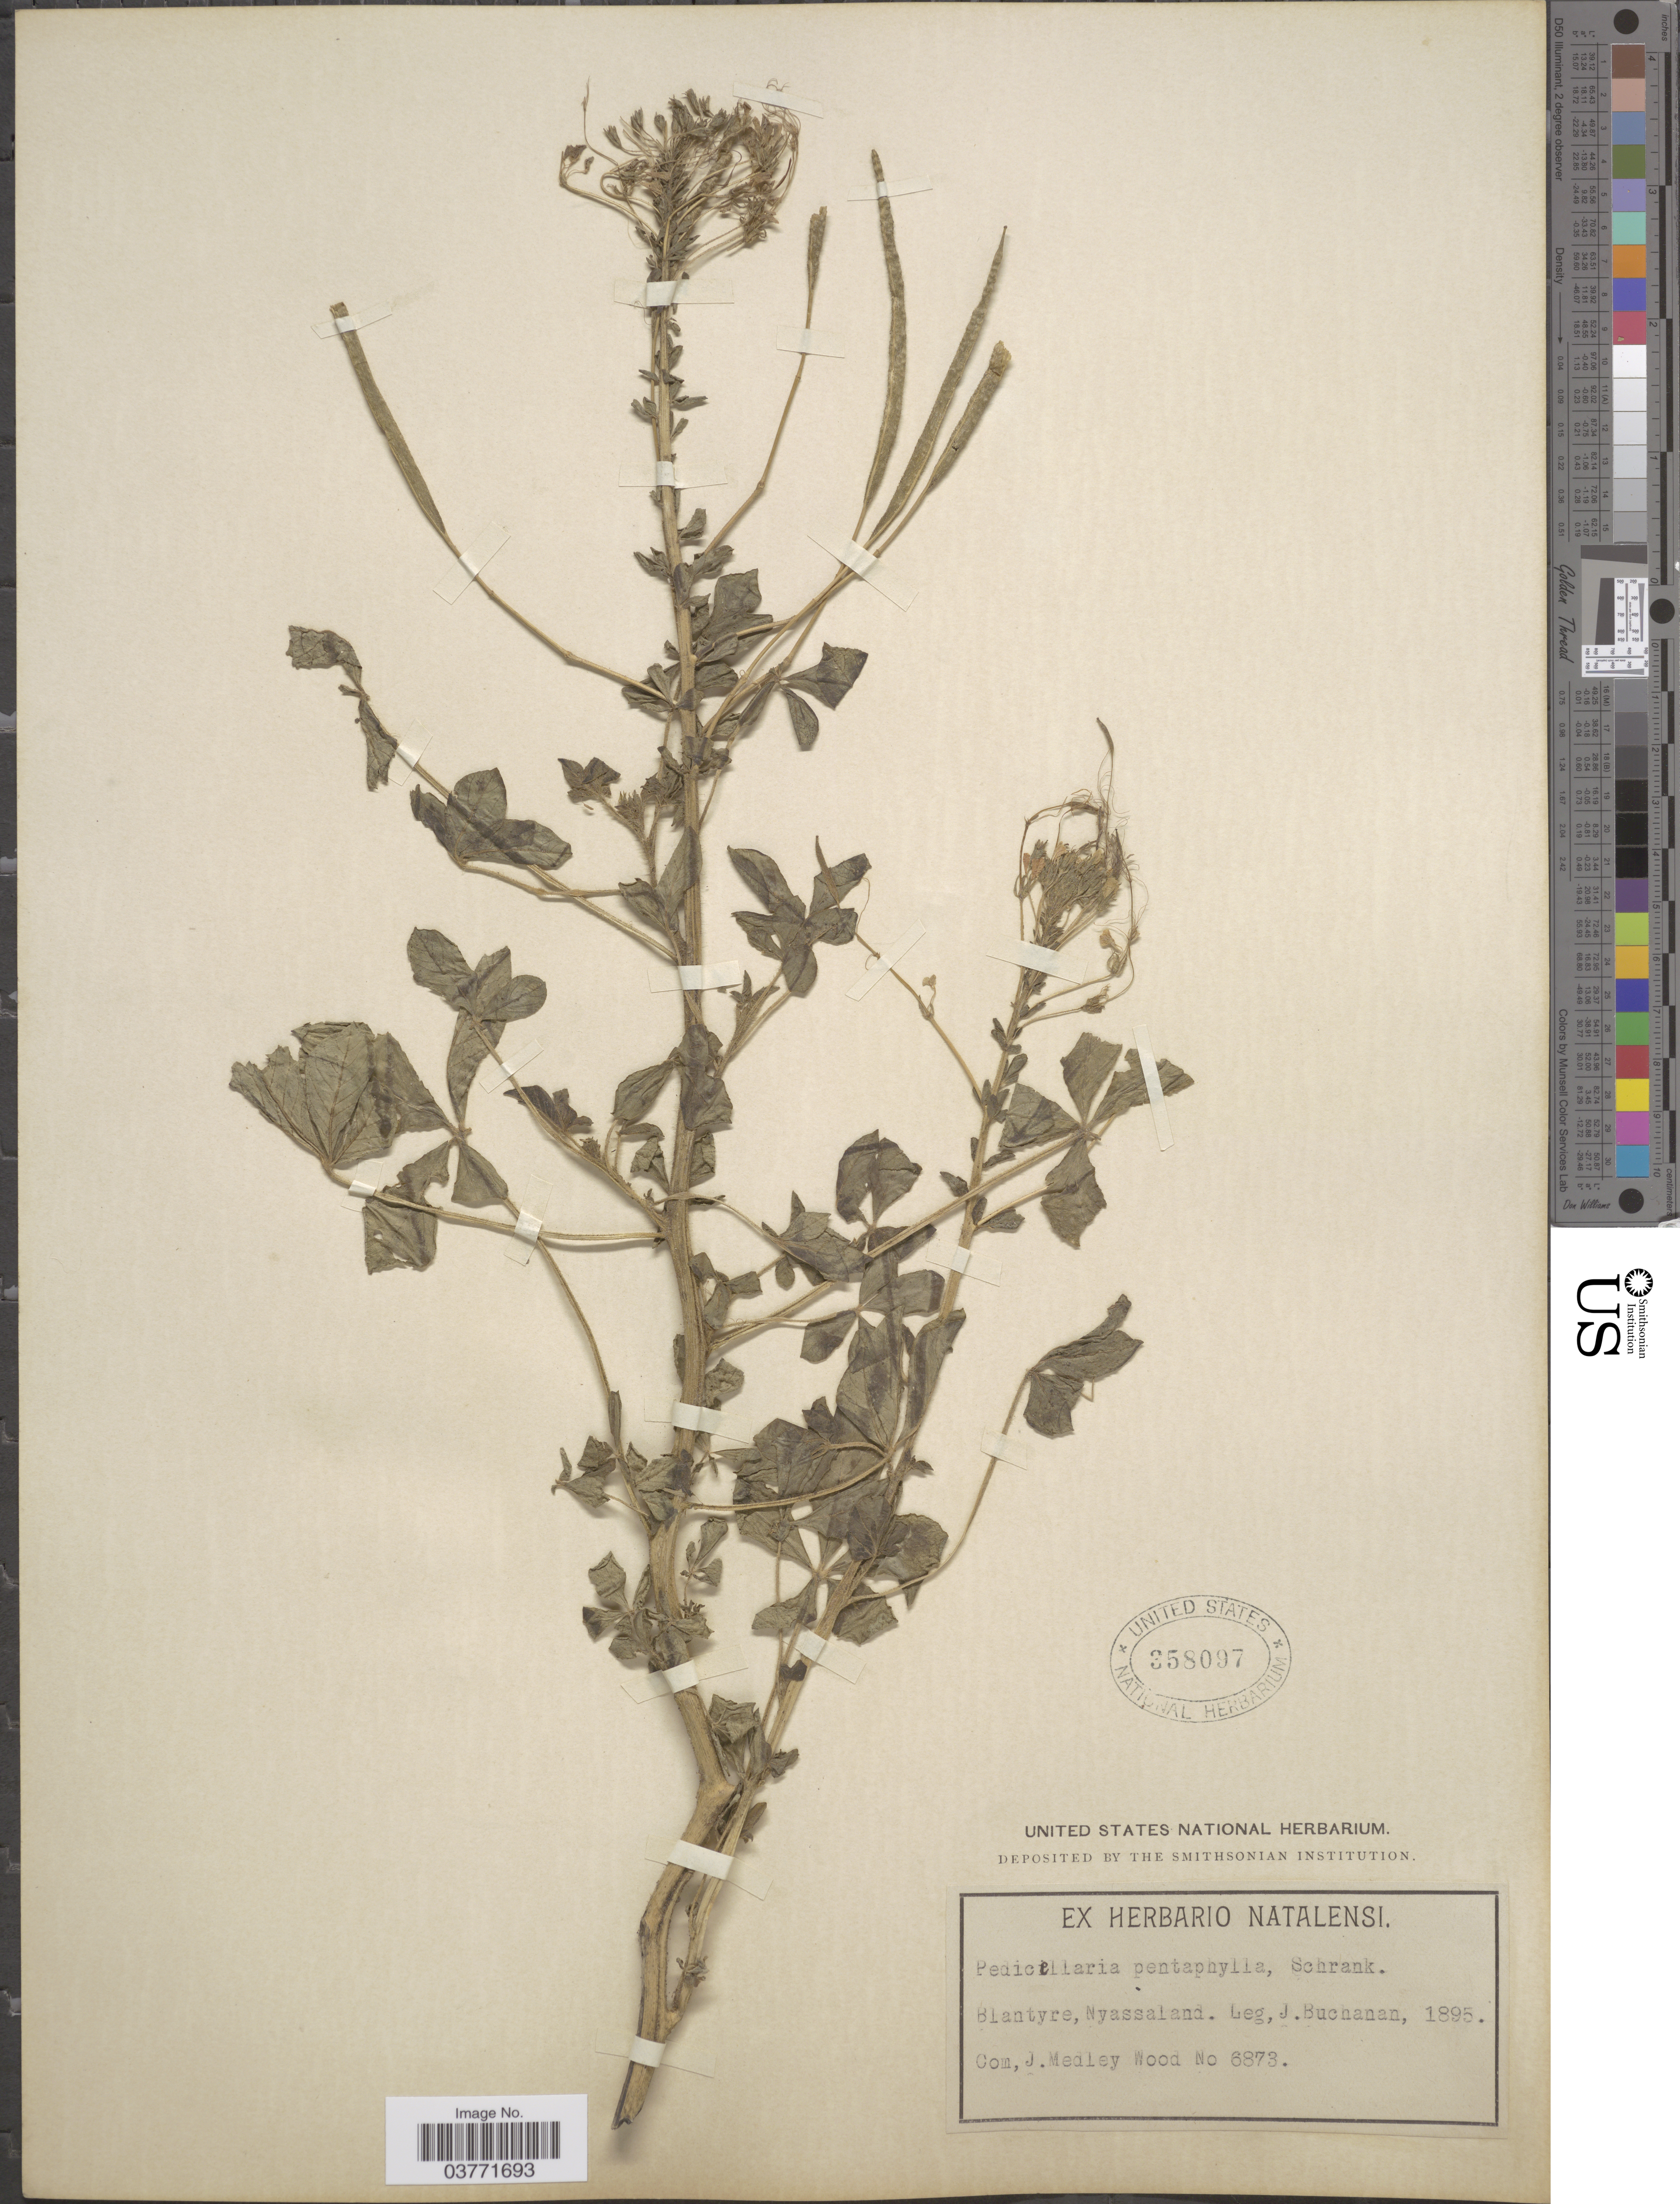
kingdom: Plantae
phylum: Tracheophyta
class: Magnoliopsida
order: Brassicales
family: Cleomaceae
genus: Gynandropsis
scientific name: Gynandropsis gynandra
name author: (L.) Briq.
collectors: J. Buchanan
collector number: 6873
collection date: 1895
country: Malawi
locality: Blantyre, Nyassaland.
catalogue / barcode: US 358097